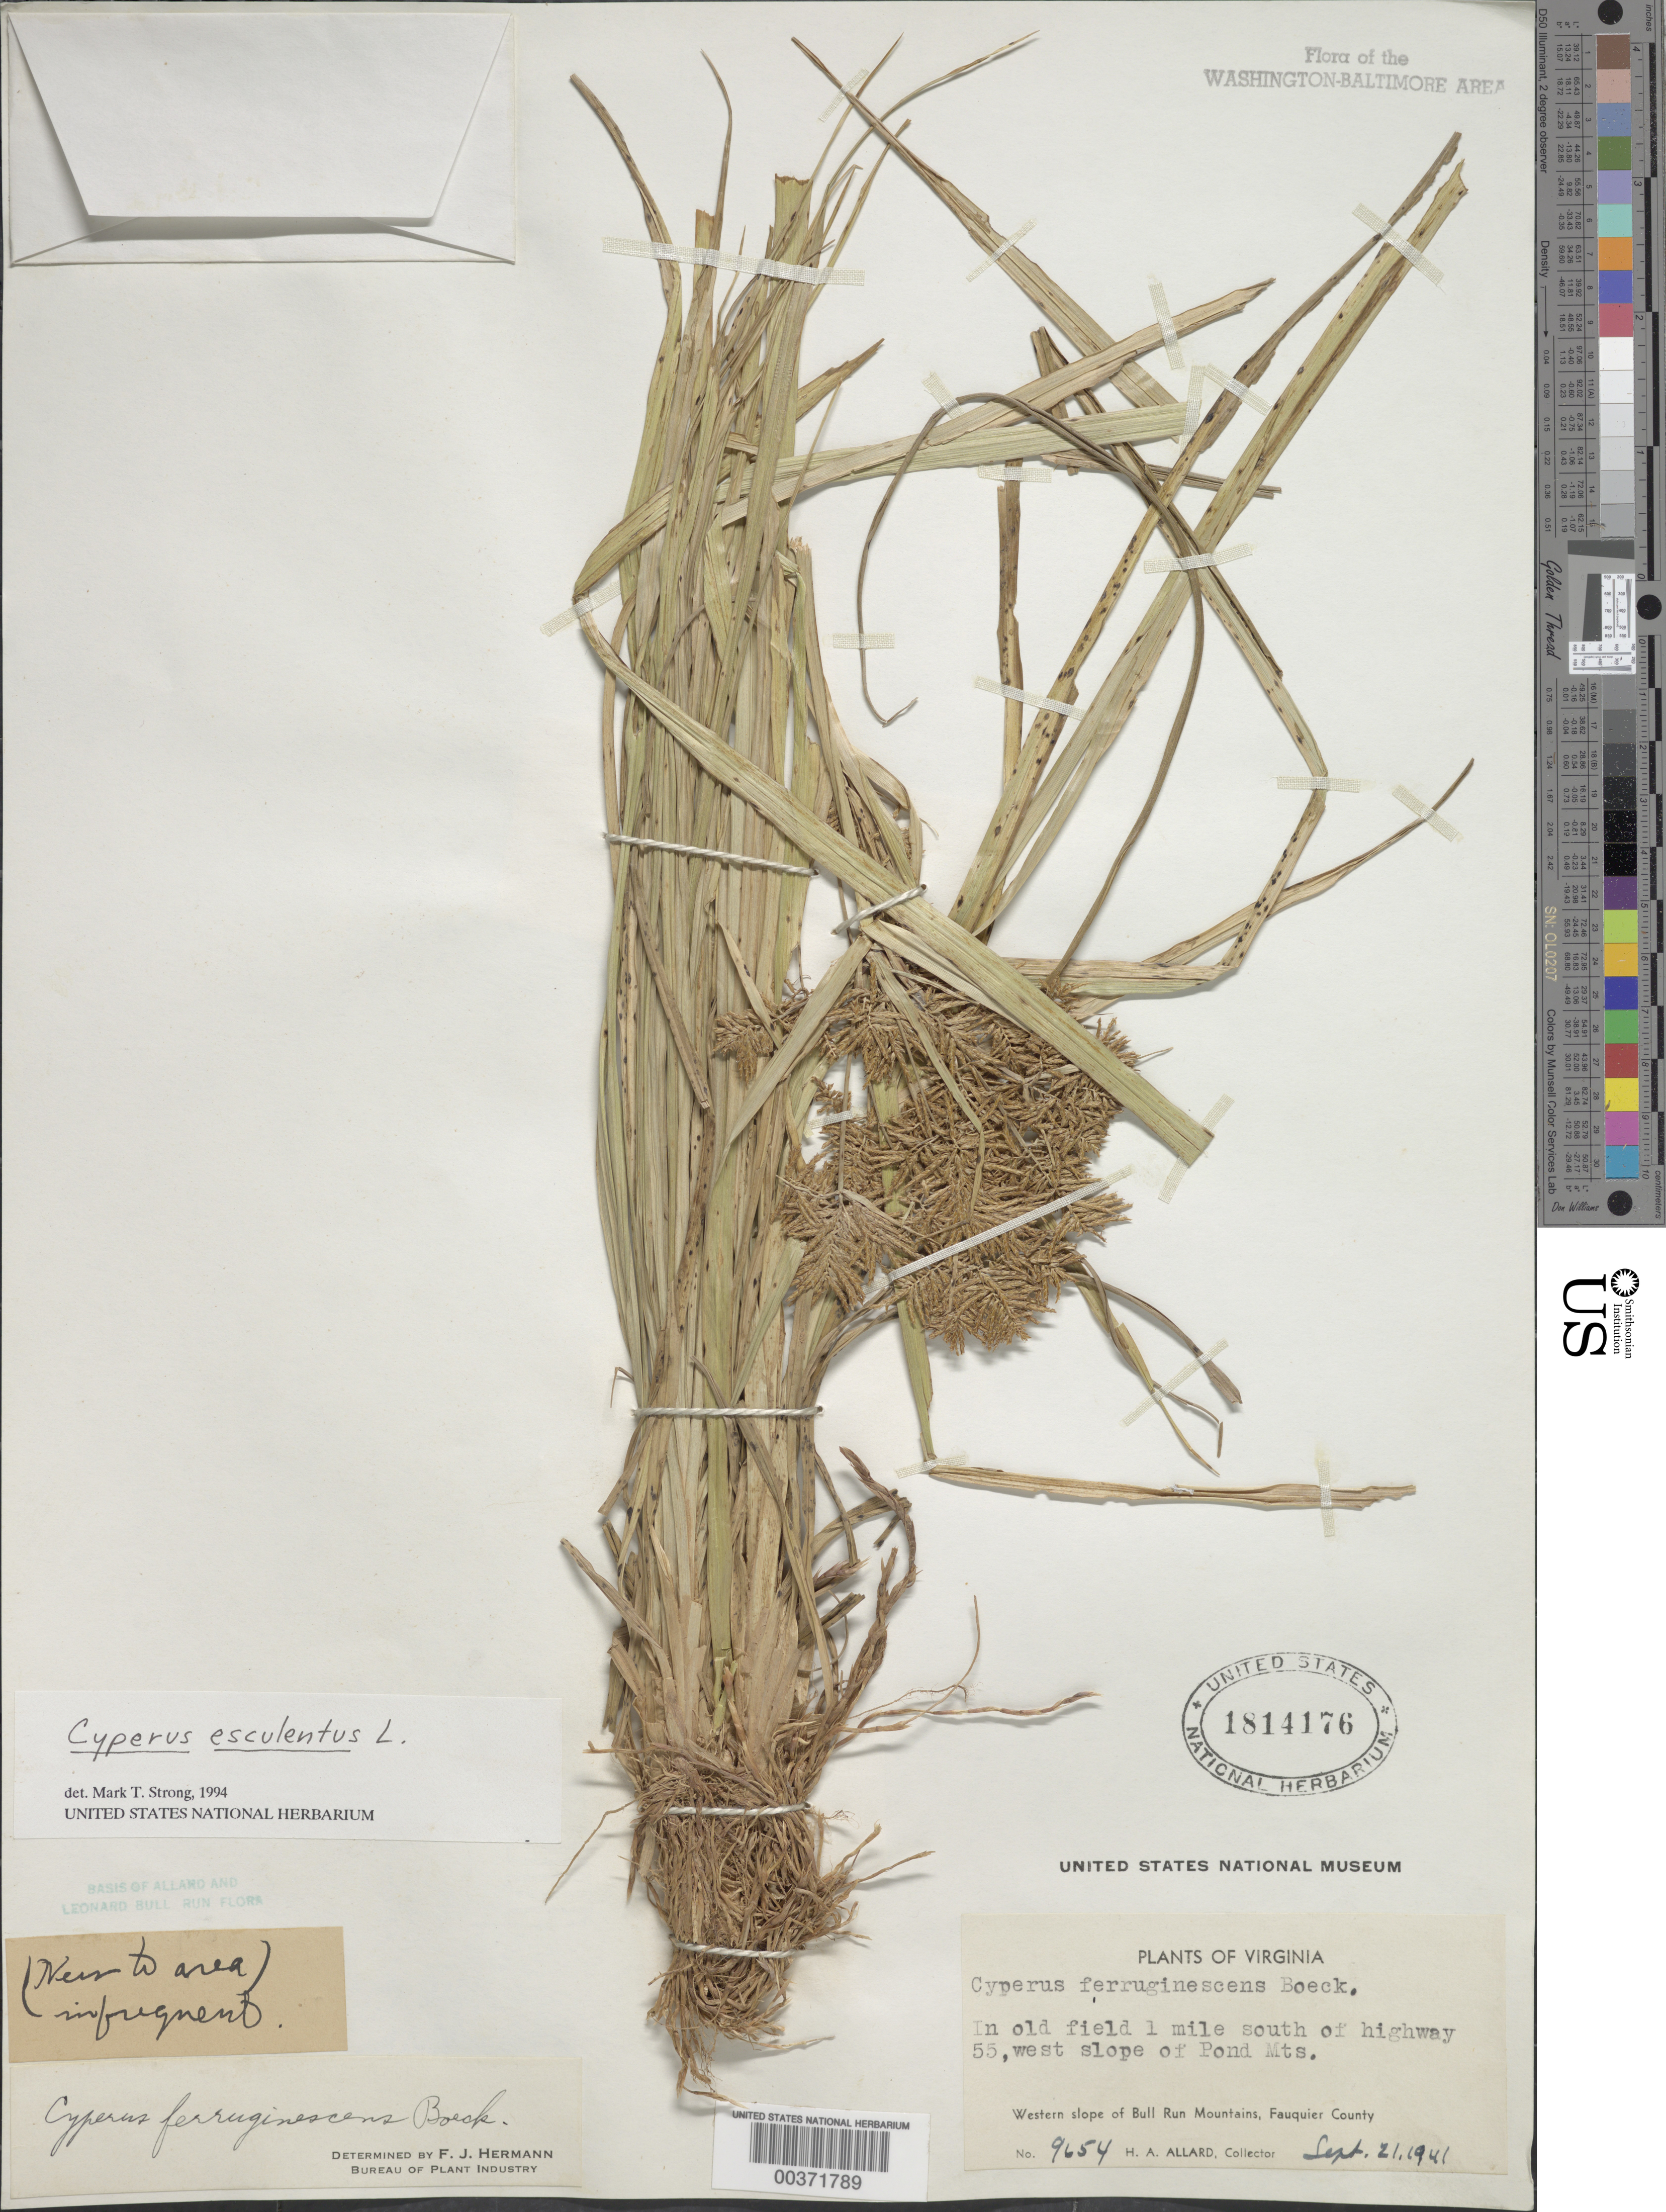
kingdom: Plantae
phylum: Tracheophyta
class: Liliopsida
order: Poales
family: Cyperaceae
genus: Cyperus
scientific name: Cyperus esculentus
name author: L.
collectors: H. A. Allard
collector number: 9654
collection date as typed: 21 Sep 1941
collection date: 1941-09-21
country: United States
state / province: Virginia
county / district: Fauquier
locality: South of Route 55, Pond Mountains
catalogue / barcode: US 1814176